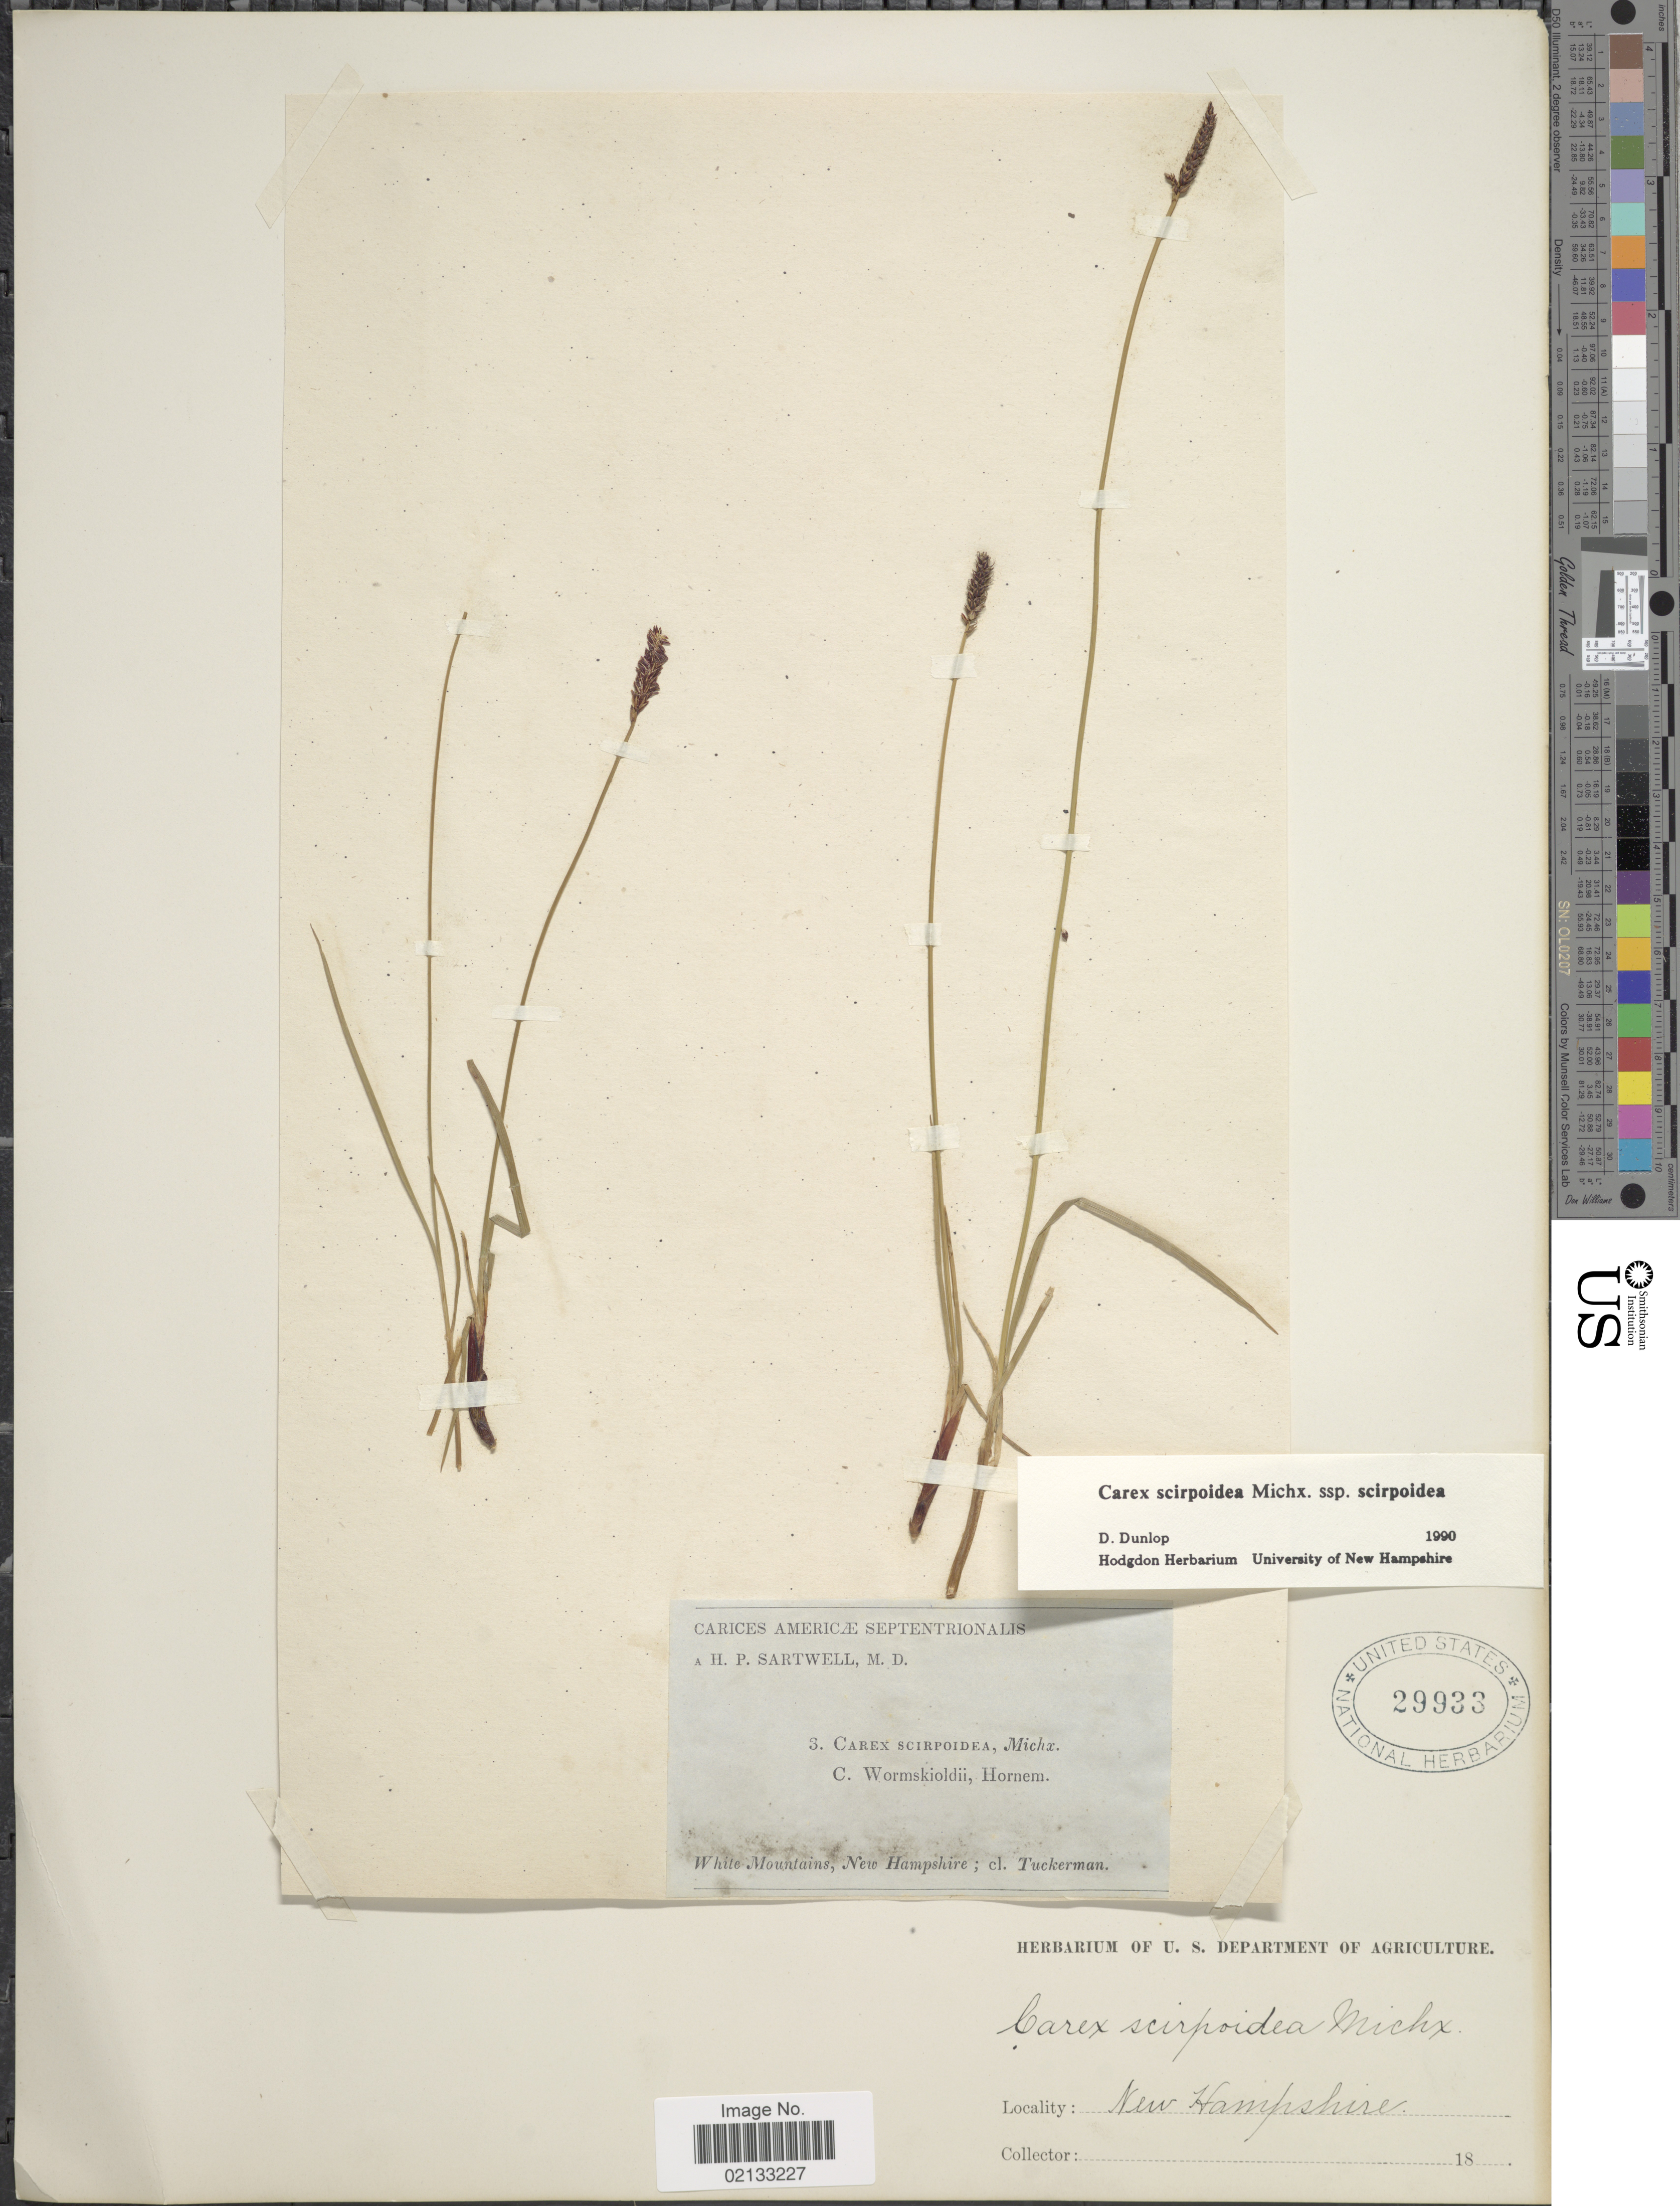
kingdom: Plantae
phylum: Tracheophyta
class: Liliopsida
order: Poales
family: Cyperaceae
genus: Carex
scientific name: Carex scirpoidea subsp. scirpoidea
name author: Michx.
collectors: -- Tuckerman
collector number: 3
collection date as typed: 18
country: United States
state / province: New Hampshire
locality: White Mountains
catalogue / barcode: US 29933